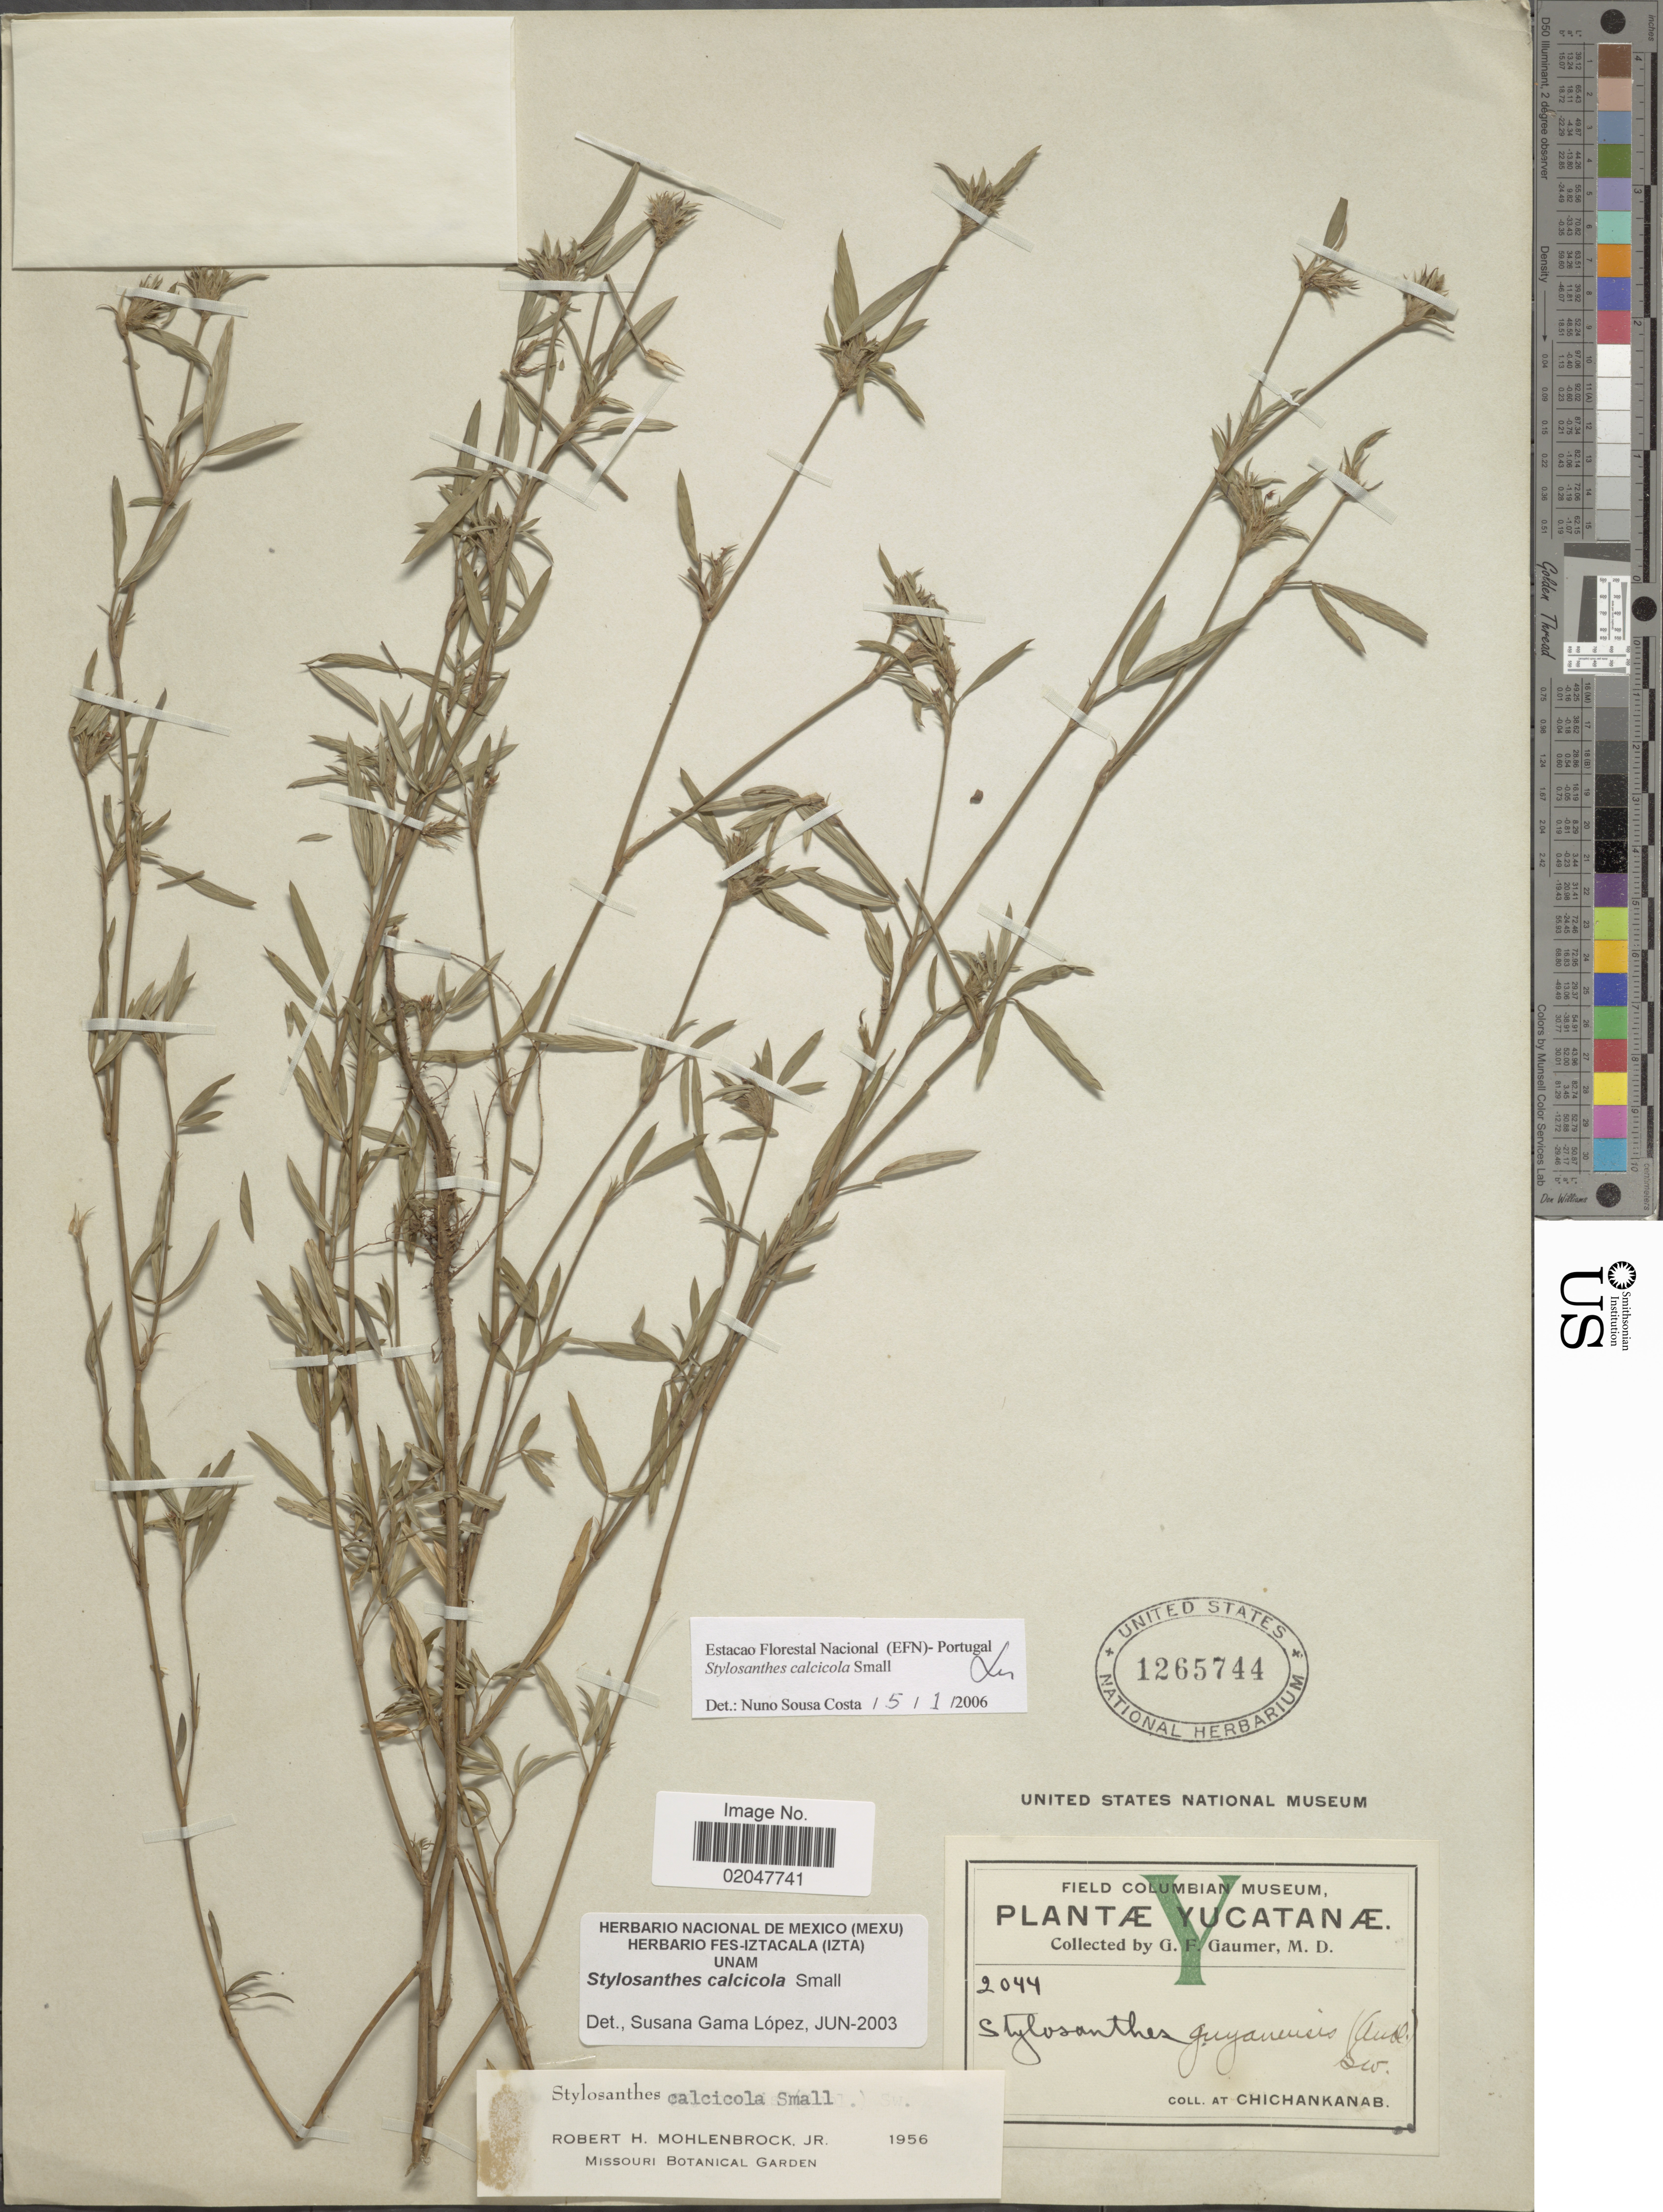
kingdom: Plantae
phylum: Tracheophyta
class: Magnoliopsida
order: Fabales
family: Fabaceae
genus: Stylosanthes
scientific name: Stylosanthes calcicola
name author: Small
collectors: G. F. Gaumer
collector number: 2044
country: Mexico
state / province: Yucatán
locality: Chichankanab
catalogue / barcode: US 1265744